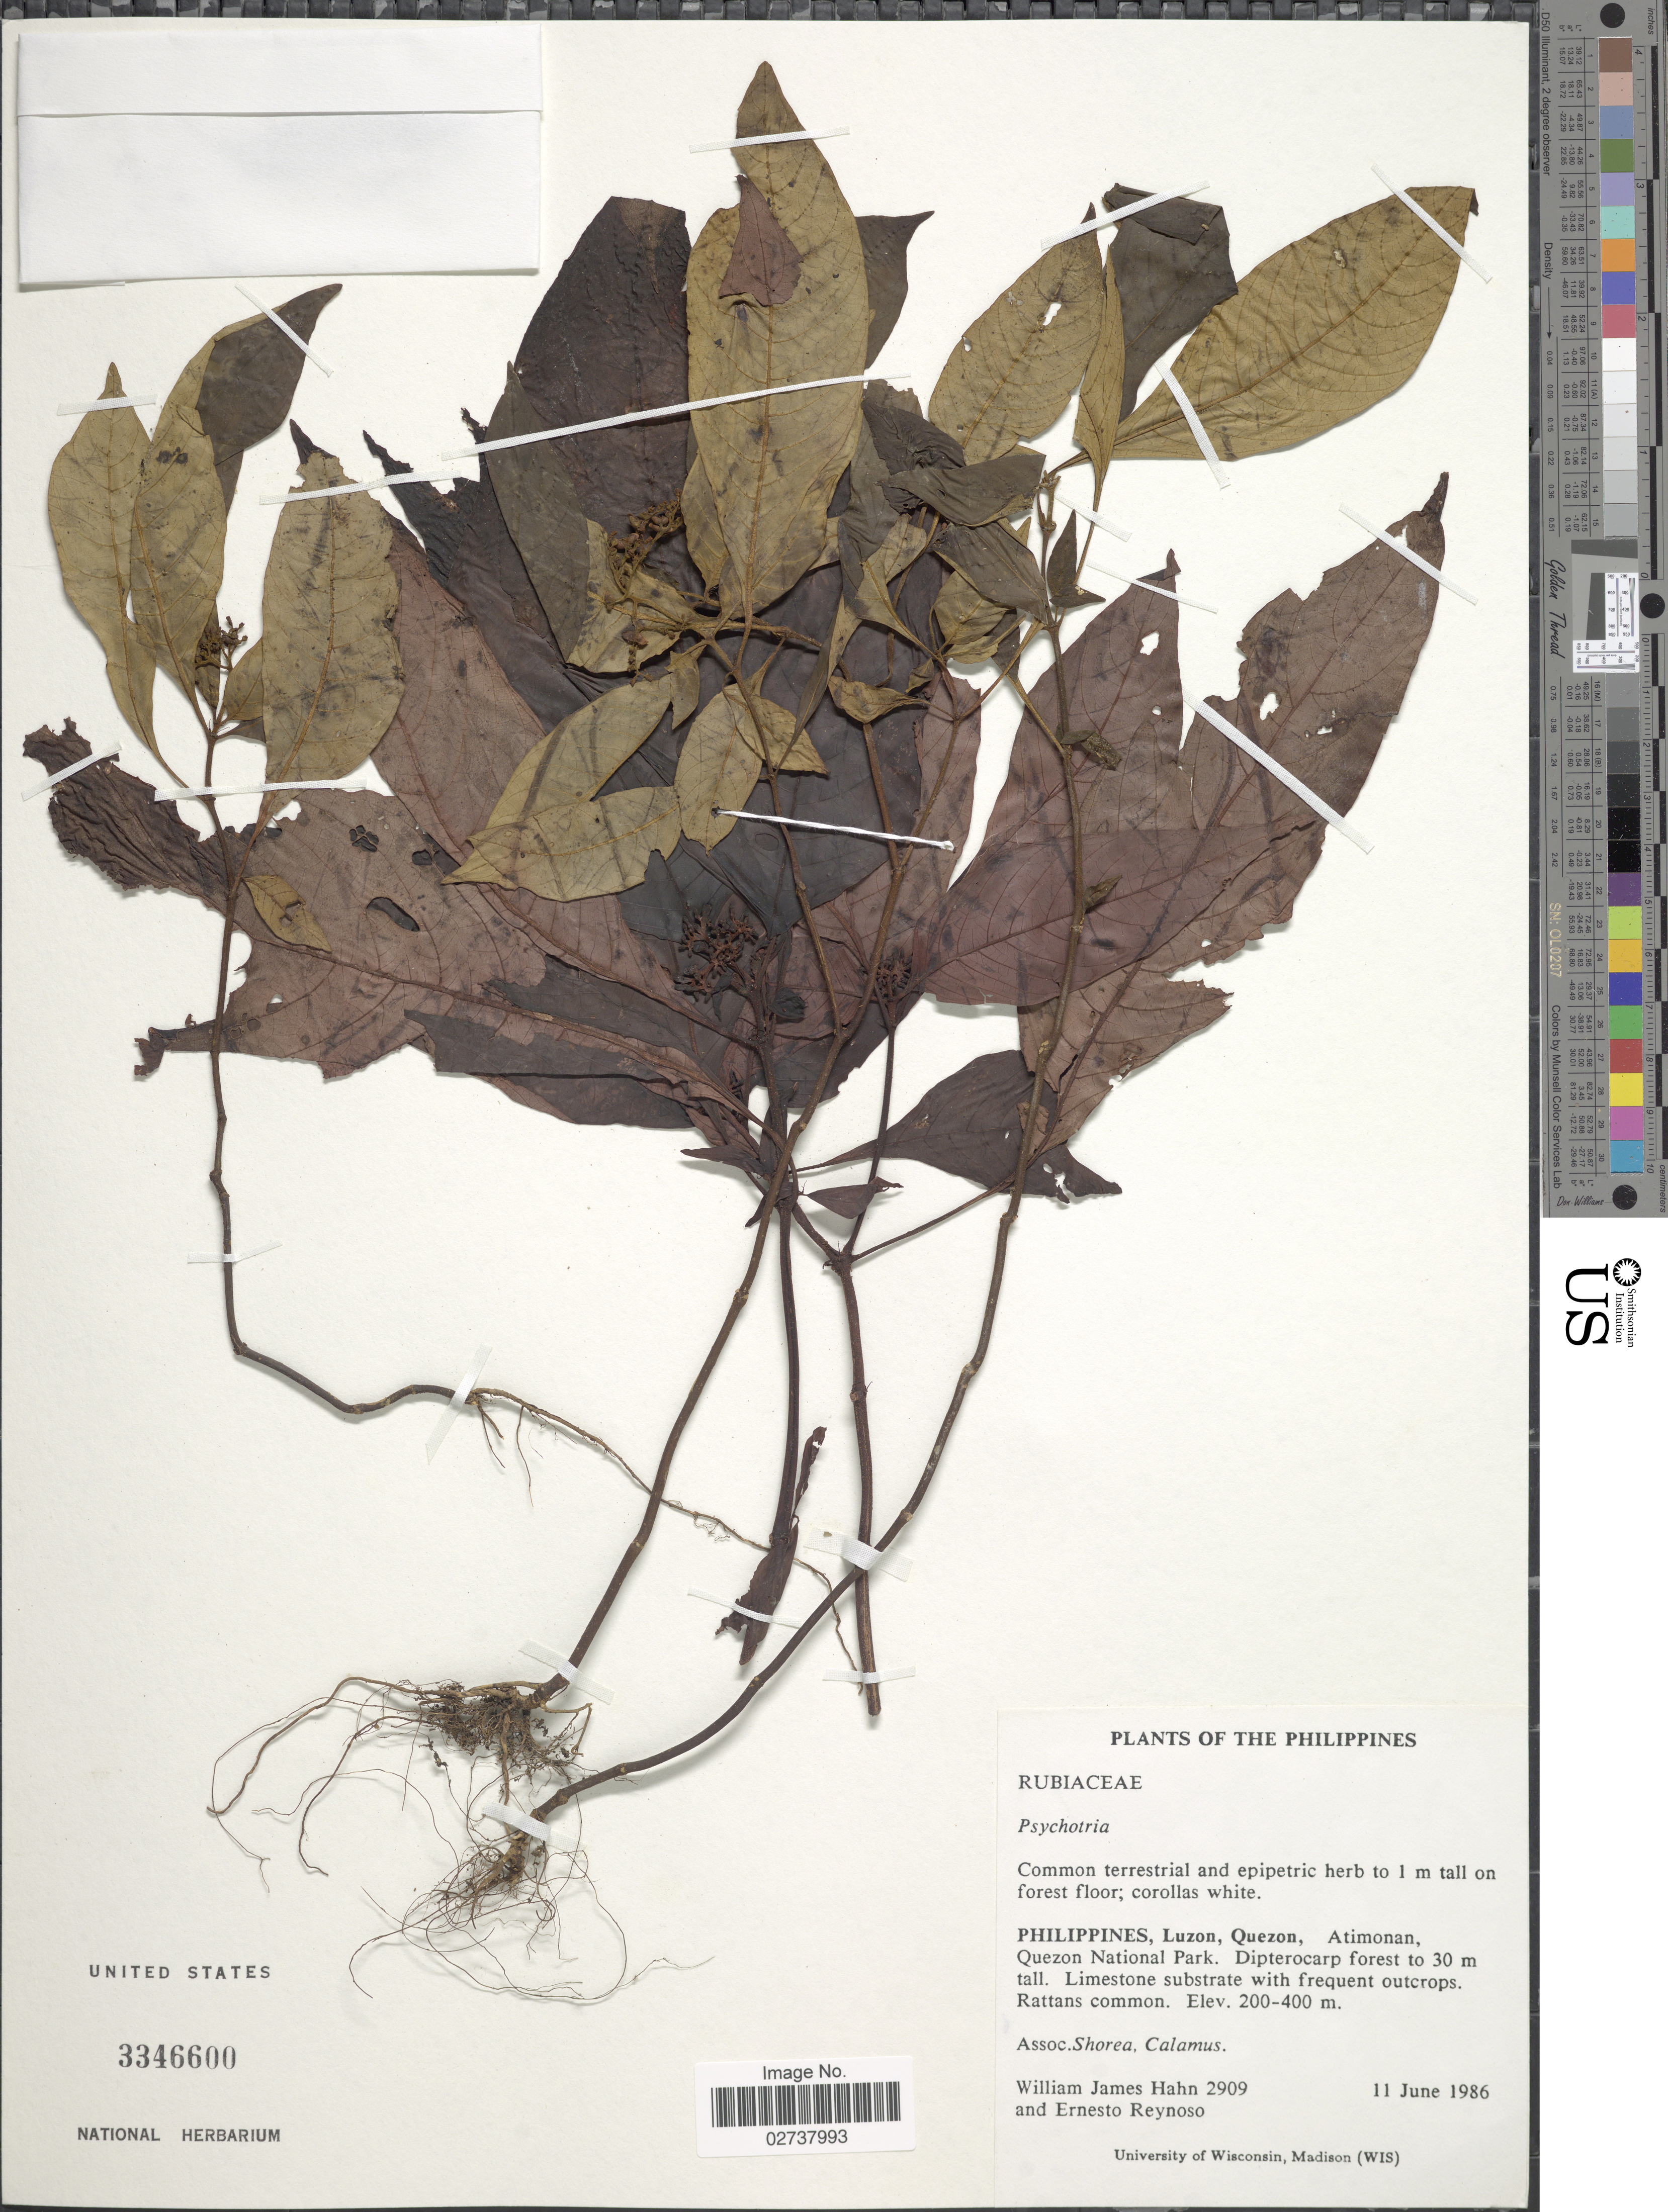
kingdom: Plantae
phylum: Tracheophyta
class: Magnoliopsida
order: Gentianales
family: Rubiaceae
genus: Psychotria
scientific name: Psychotria sp.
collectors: W. J. Hahn & E. Reynoso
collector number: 2909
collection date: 1986-06-11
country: Philippines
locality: Luzon, Quezon, Atimonan, Quezon National Park.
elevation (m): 200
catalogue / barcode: US 3346600